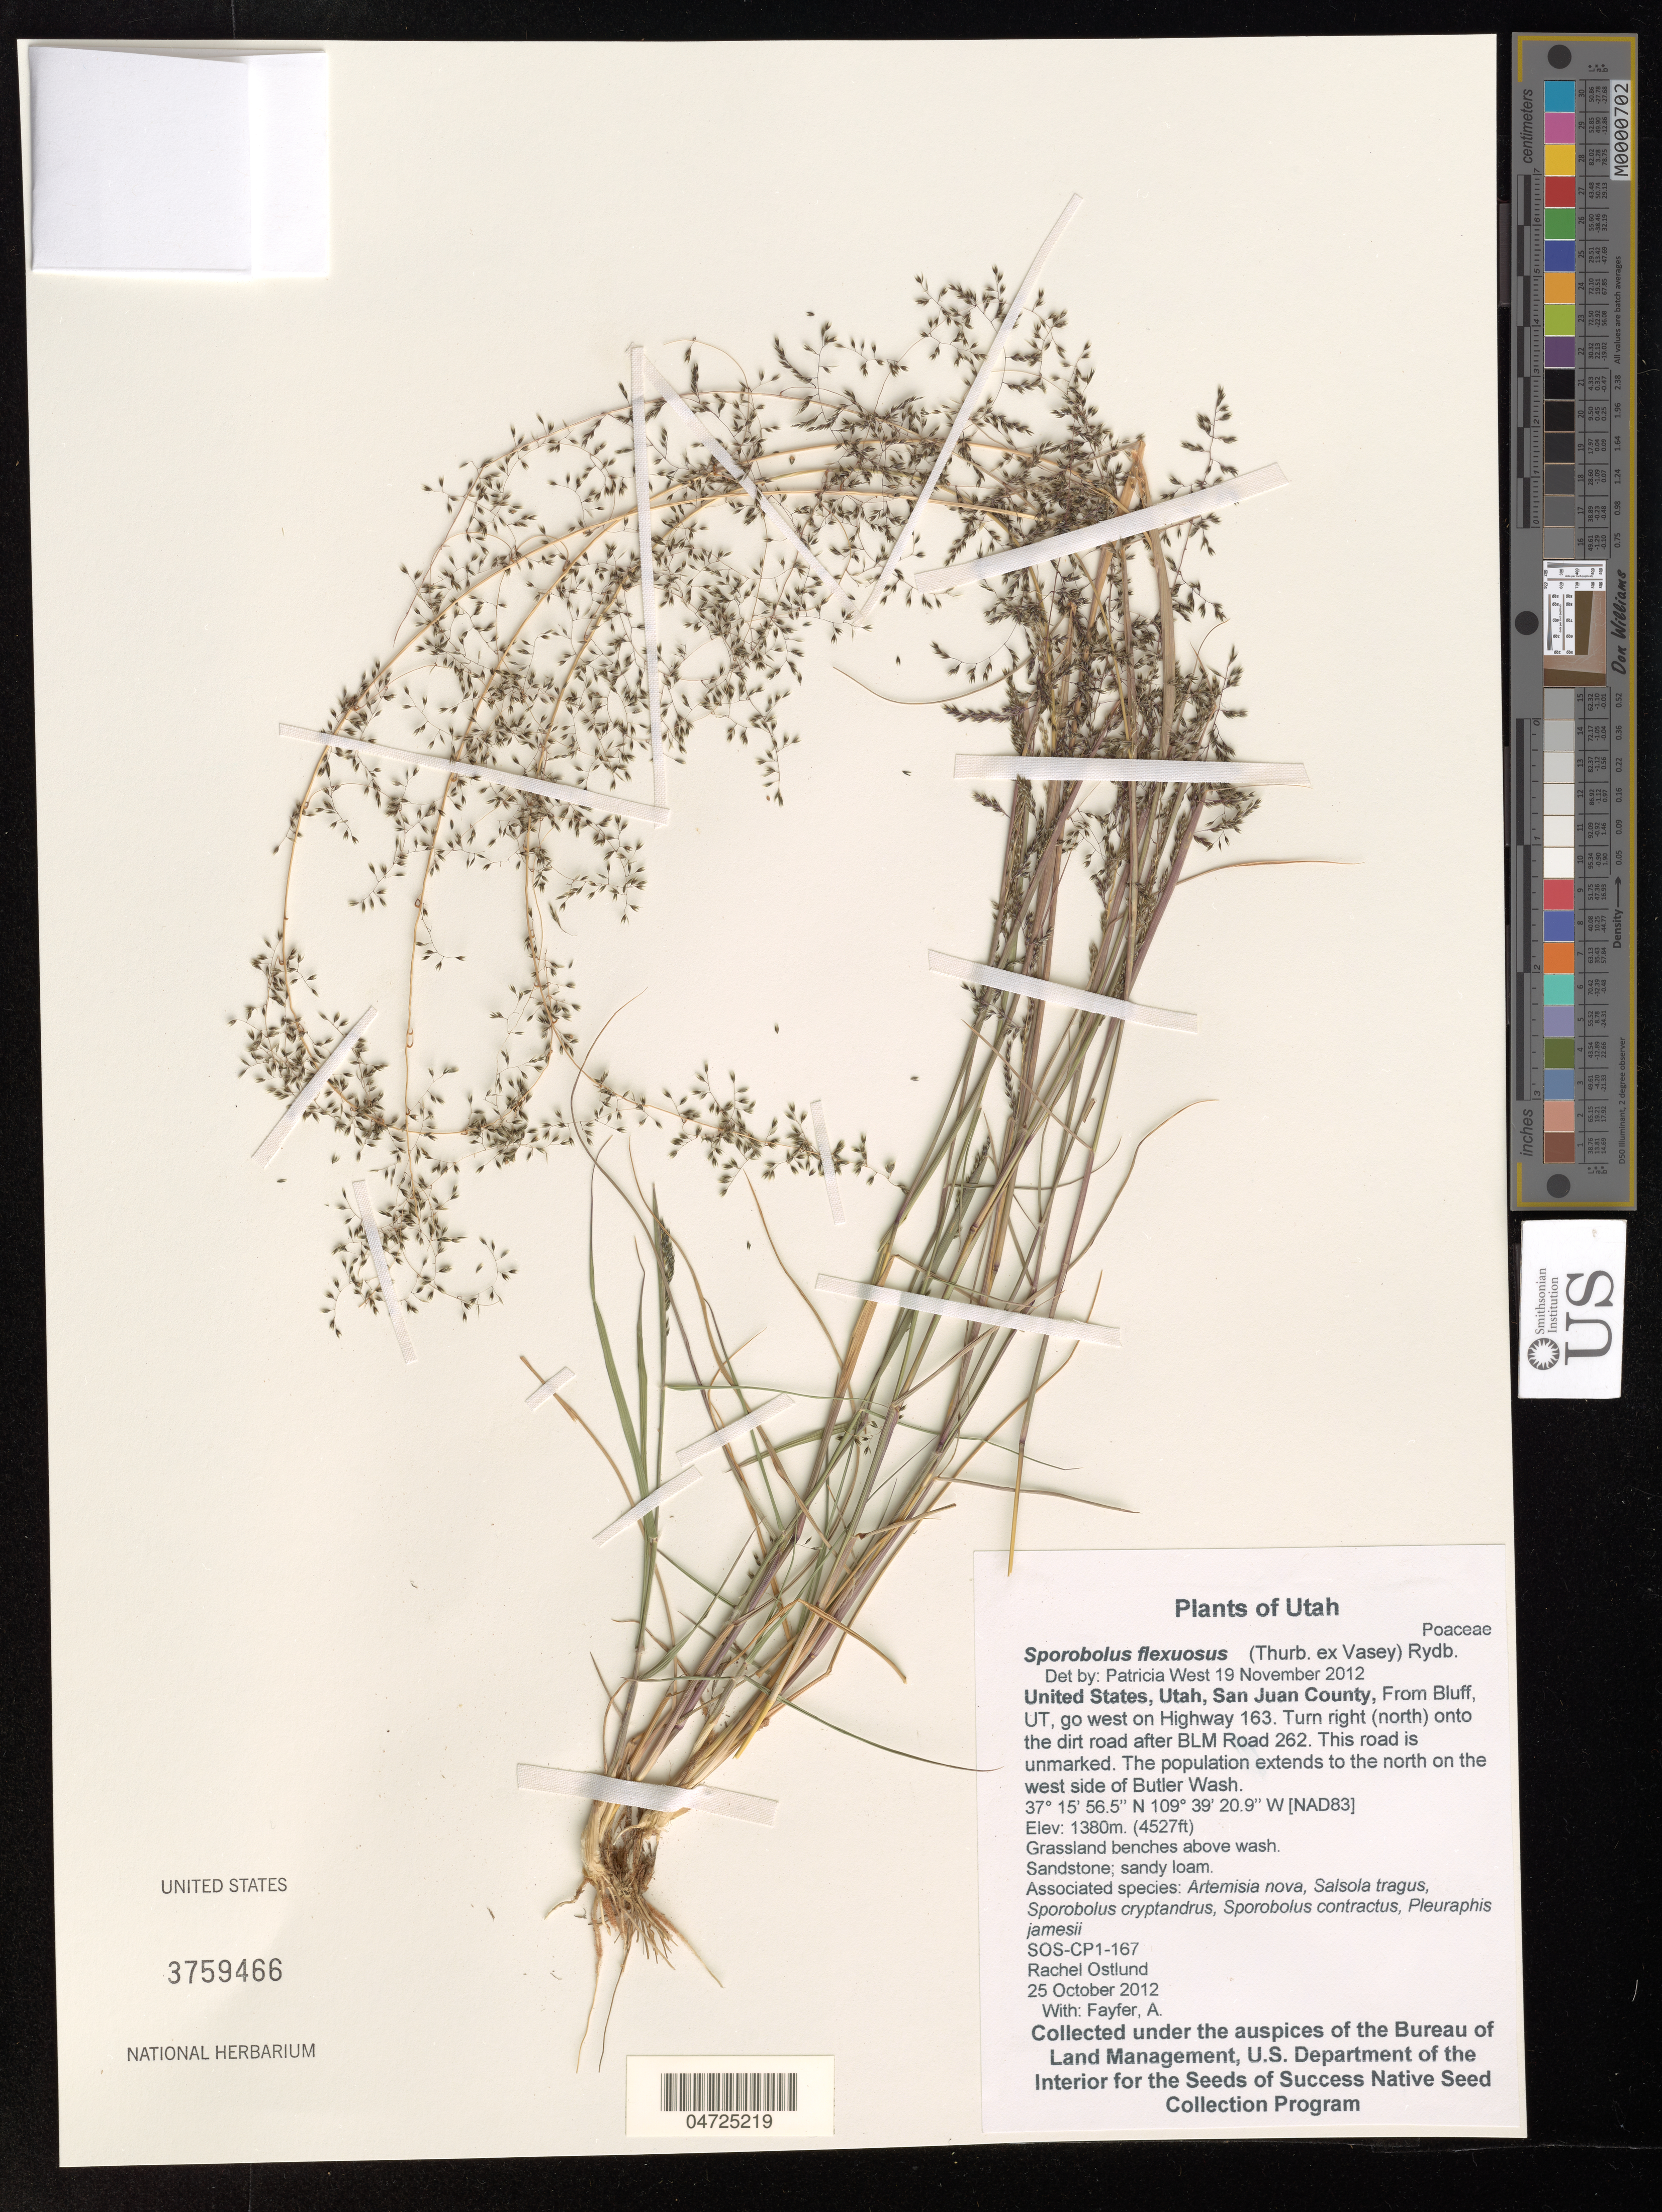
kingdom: Plantae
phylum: Tracheophyta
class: Liliopsida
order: Poales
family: Poaceae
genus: Sporobolus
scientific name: Sporobolus flexuosus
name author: (Thurb.) Rydb.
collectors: R. Ostlund & A. Fayfer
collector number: SOS-CP1-167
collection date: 2012-10-25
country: United States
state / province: Utah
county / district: San Juan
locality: San Juan County, From Bluff, go west on Highway 163. Turn right (north) onto the dirt road after BLM Road 262. This road is unmarked. The population extends to the north on the west side of Butler Wash.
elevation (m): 1380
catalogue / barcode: US 3759466